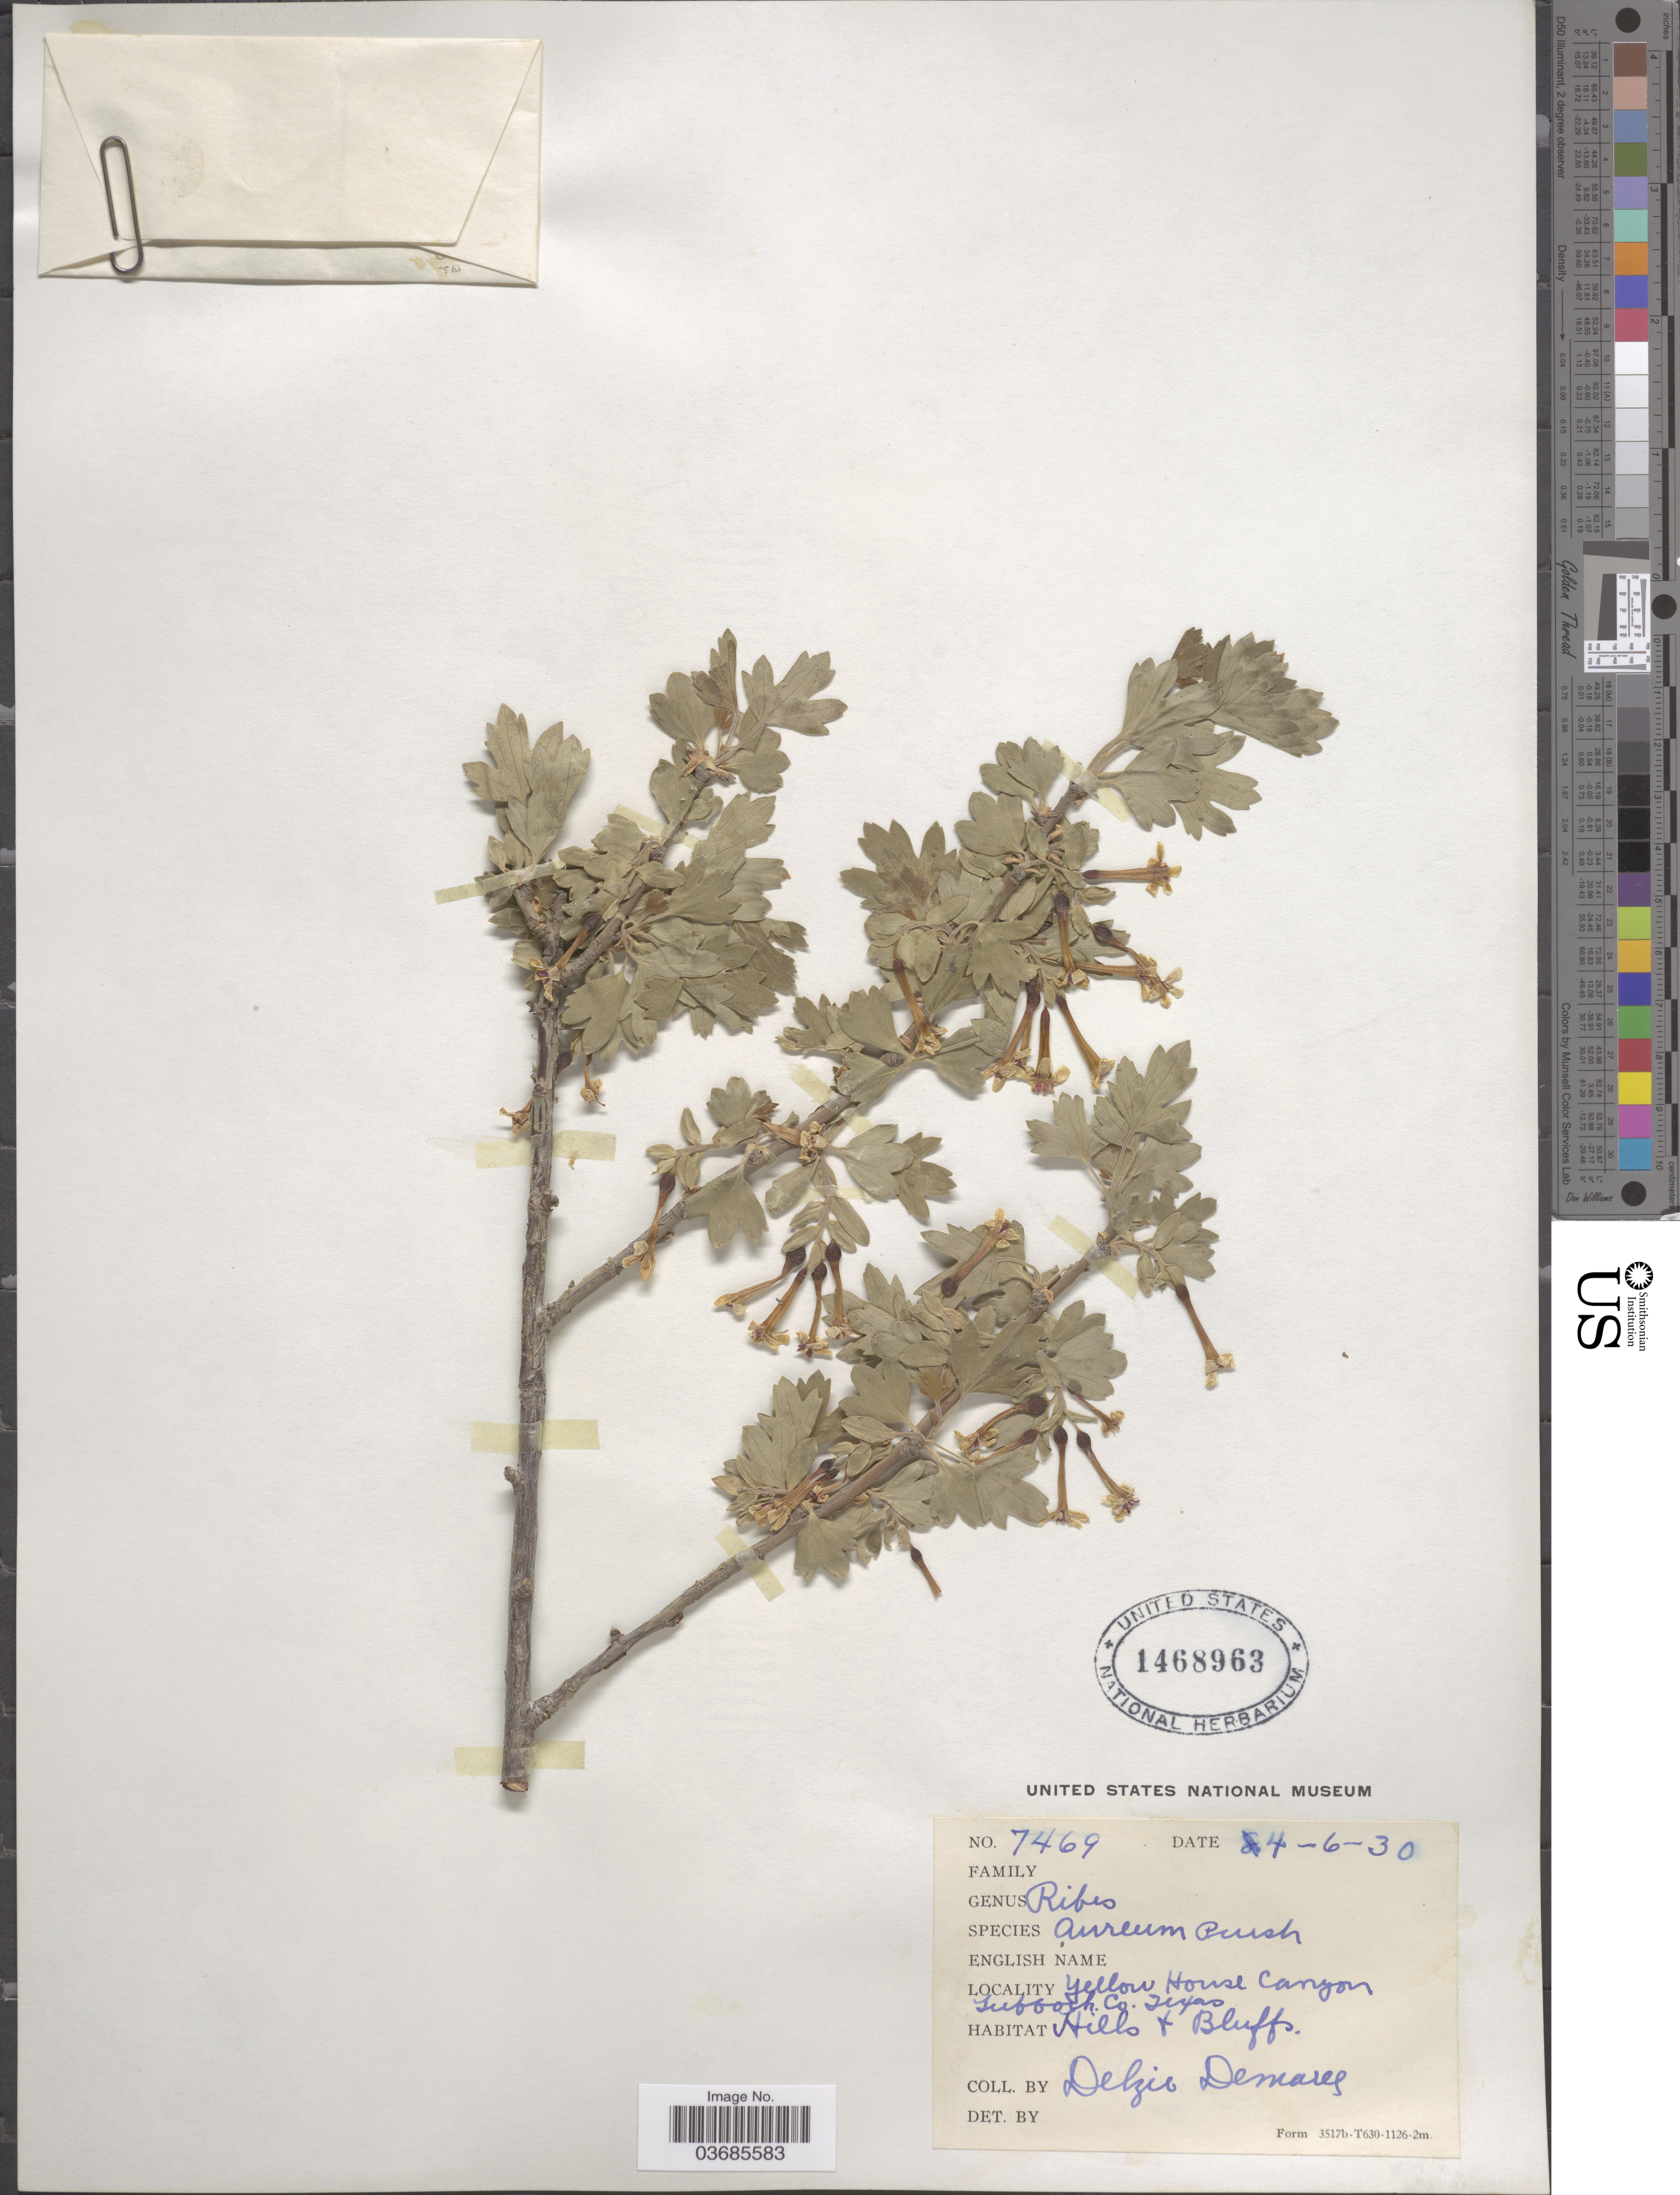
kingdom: Plantae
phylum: Tracheophyta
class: Magnoliopsida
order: Saxifragales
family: Grossulariaceae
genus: Ribes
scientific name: Ribes aureum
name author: Pursh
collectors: D. Demaree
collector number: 7469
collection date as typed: Transcribed d/m/y: 6/4/30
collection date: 1930-04-06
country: United States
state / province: Texas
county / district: Lubbock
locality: Yellow House Canyon. Lubuck Co.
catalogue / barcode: US 1468963